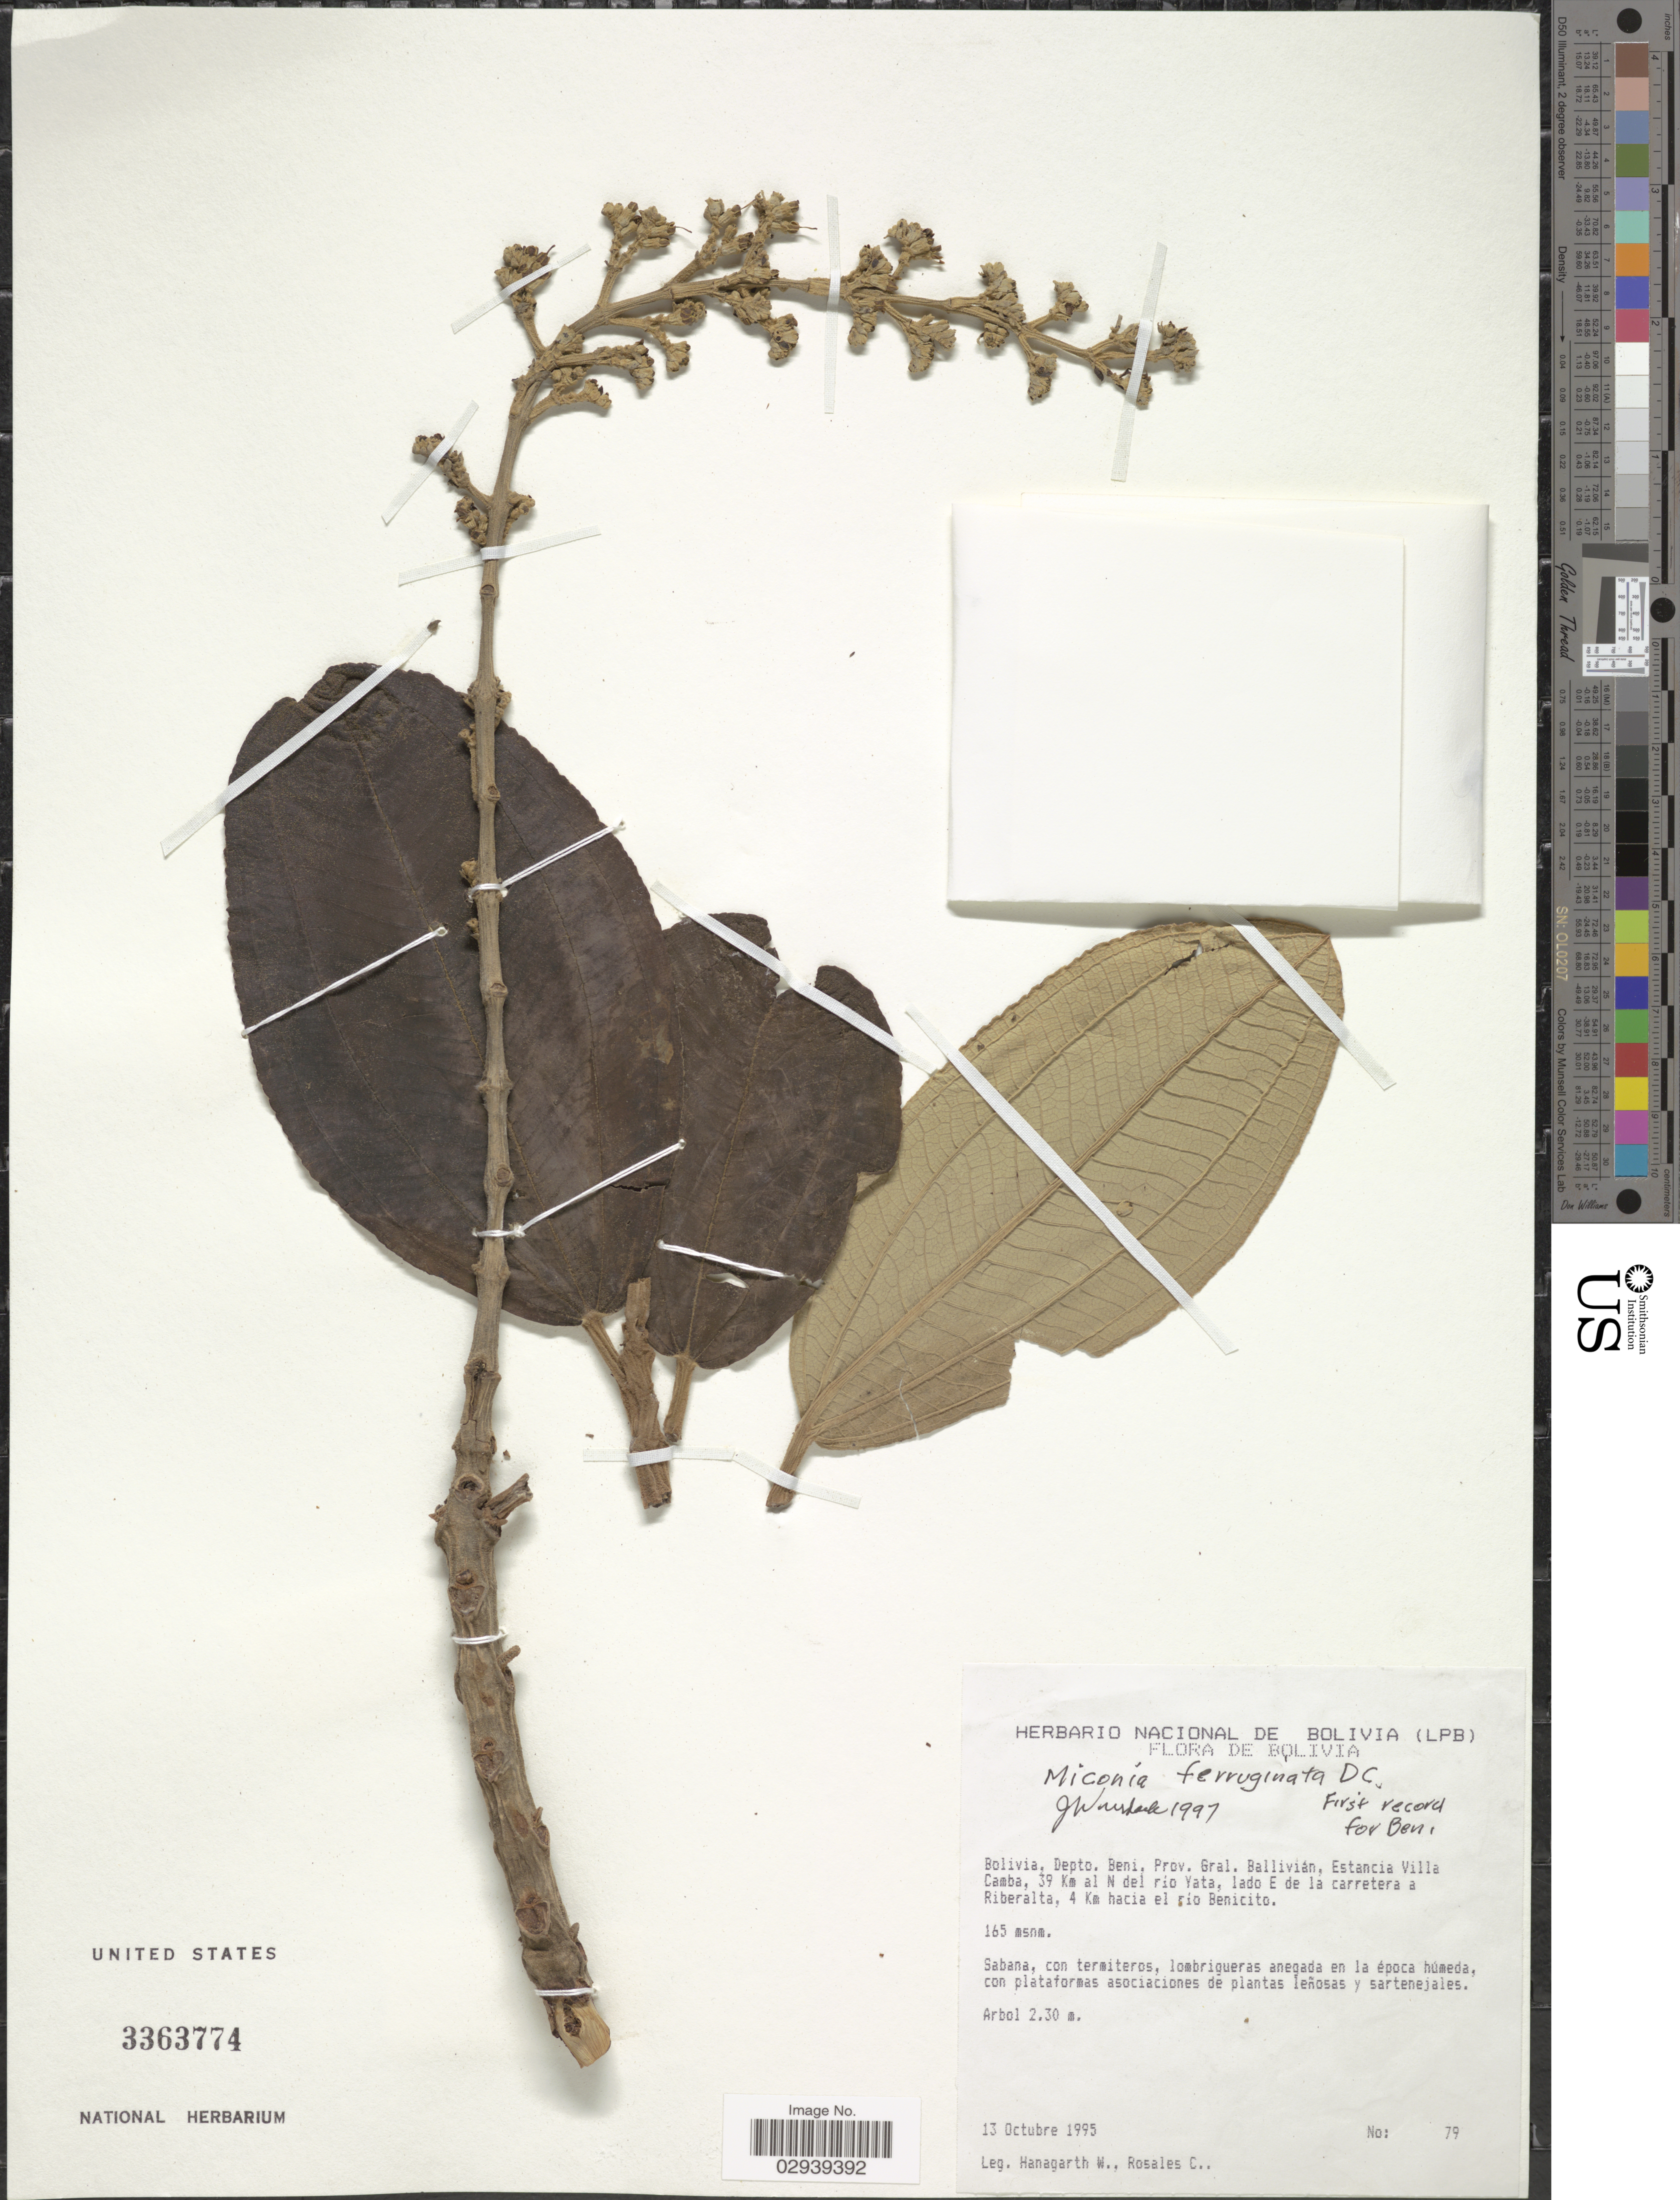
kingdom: Plantae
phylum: Tracheophyta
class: Magnoliopsida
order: Myrtales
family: Melastomataceae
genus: Miconia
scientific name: Miconia ferruginata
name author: DC.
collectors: W. Hanagarth & C. Rosales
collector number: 79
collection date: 1995-10-13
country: Bolivia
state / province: Beni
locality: Depto. Beni, Prov. Gral. Ballivián, Estancia Villa Camba, 39 Km al N del río Yata, lado E de la carretera a Riberalta, 4 Km hacia el rio Benicito.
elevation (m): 165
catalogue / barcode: US 3363774